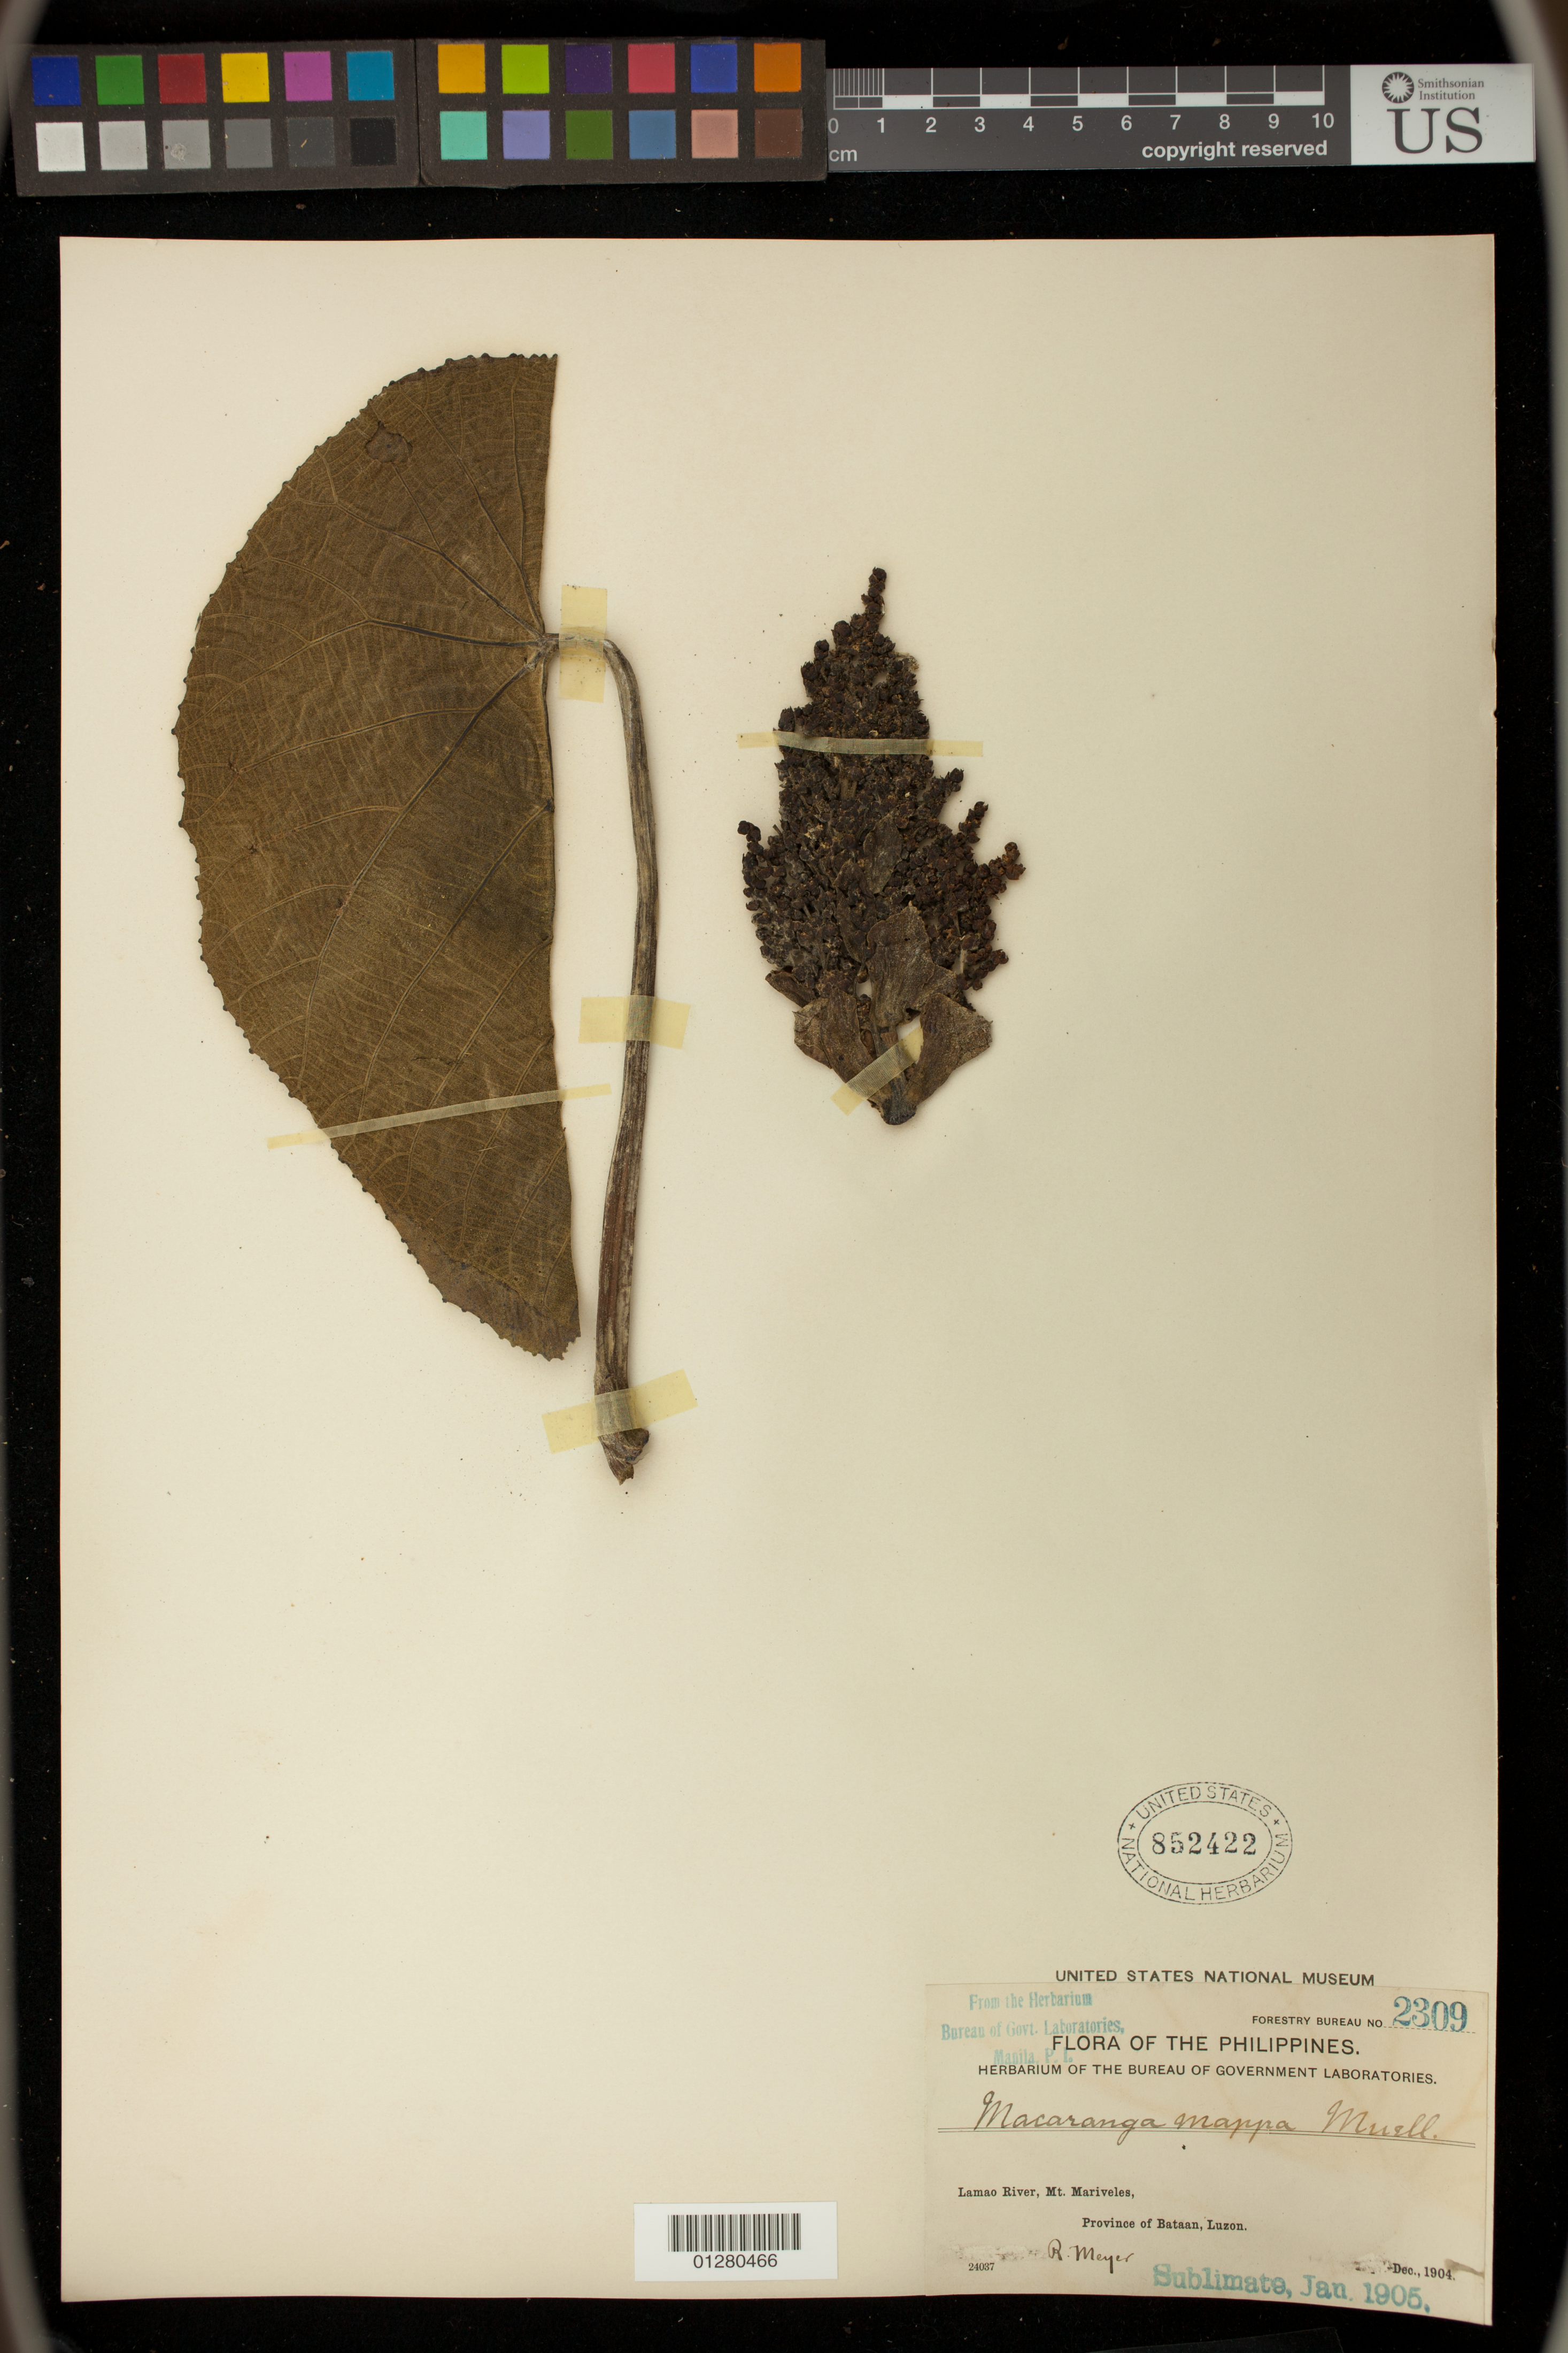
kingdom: Plantae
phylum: Tracheophyta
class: Magnoliopsida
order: Malpighiales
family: Euphorbiaceae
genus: Macaranga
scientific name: Macaranga grandifolia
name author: (Blanco) Merr.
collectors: R. Meyer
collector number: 2309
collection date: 1904-12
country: Philippines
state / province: Central Luzon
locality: Bataan, Lamao River, Mt. Mariveles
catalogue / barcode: US 852422